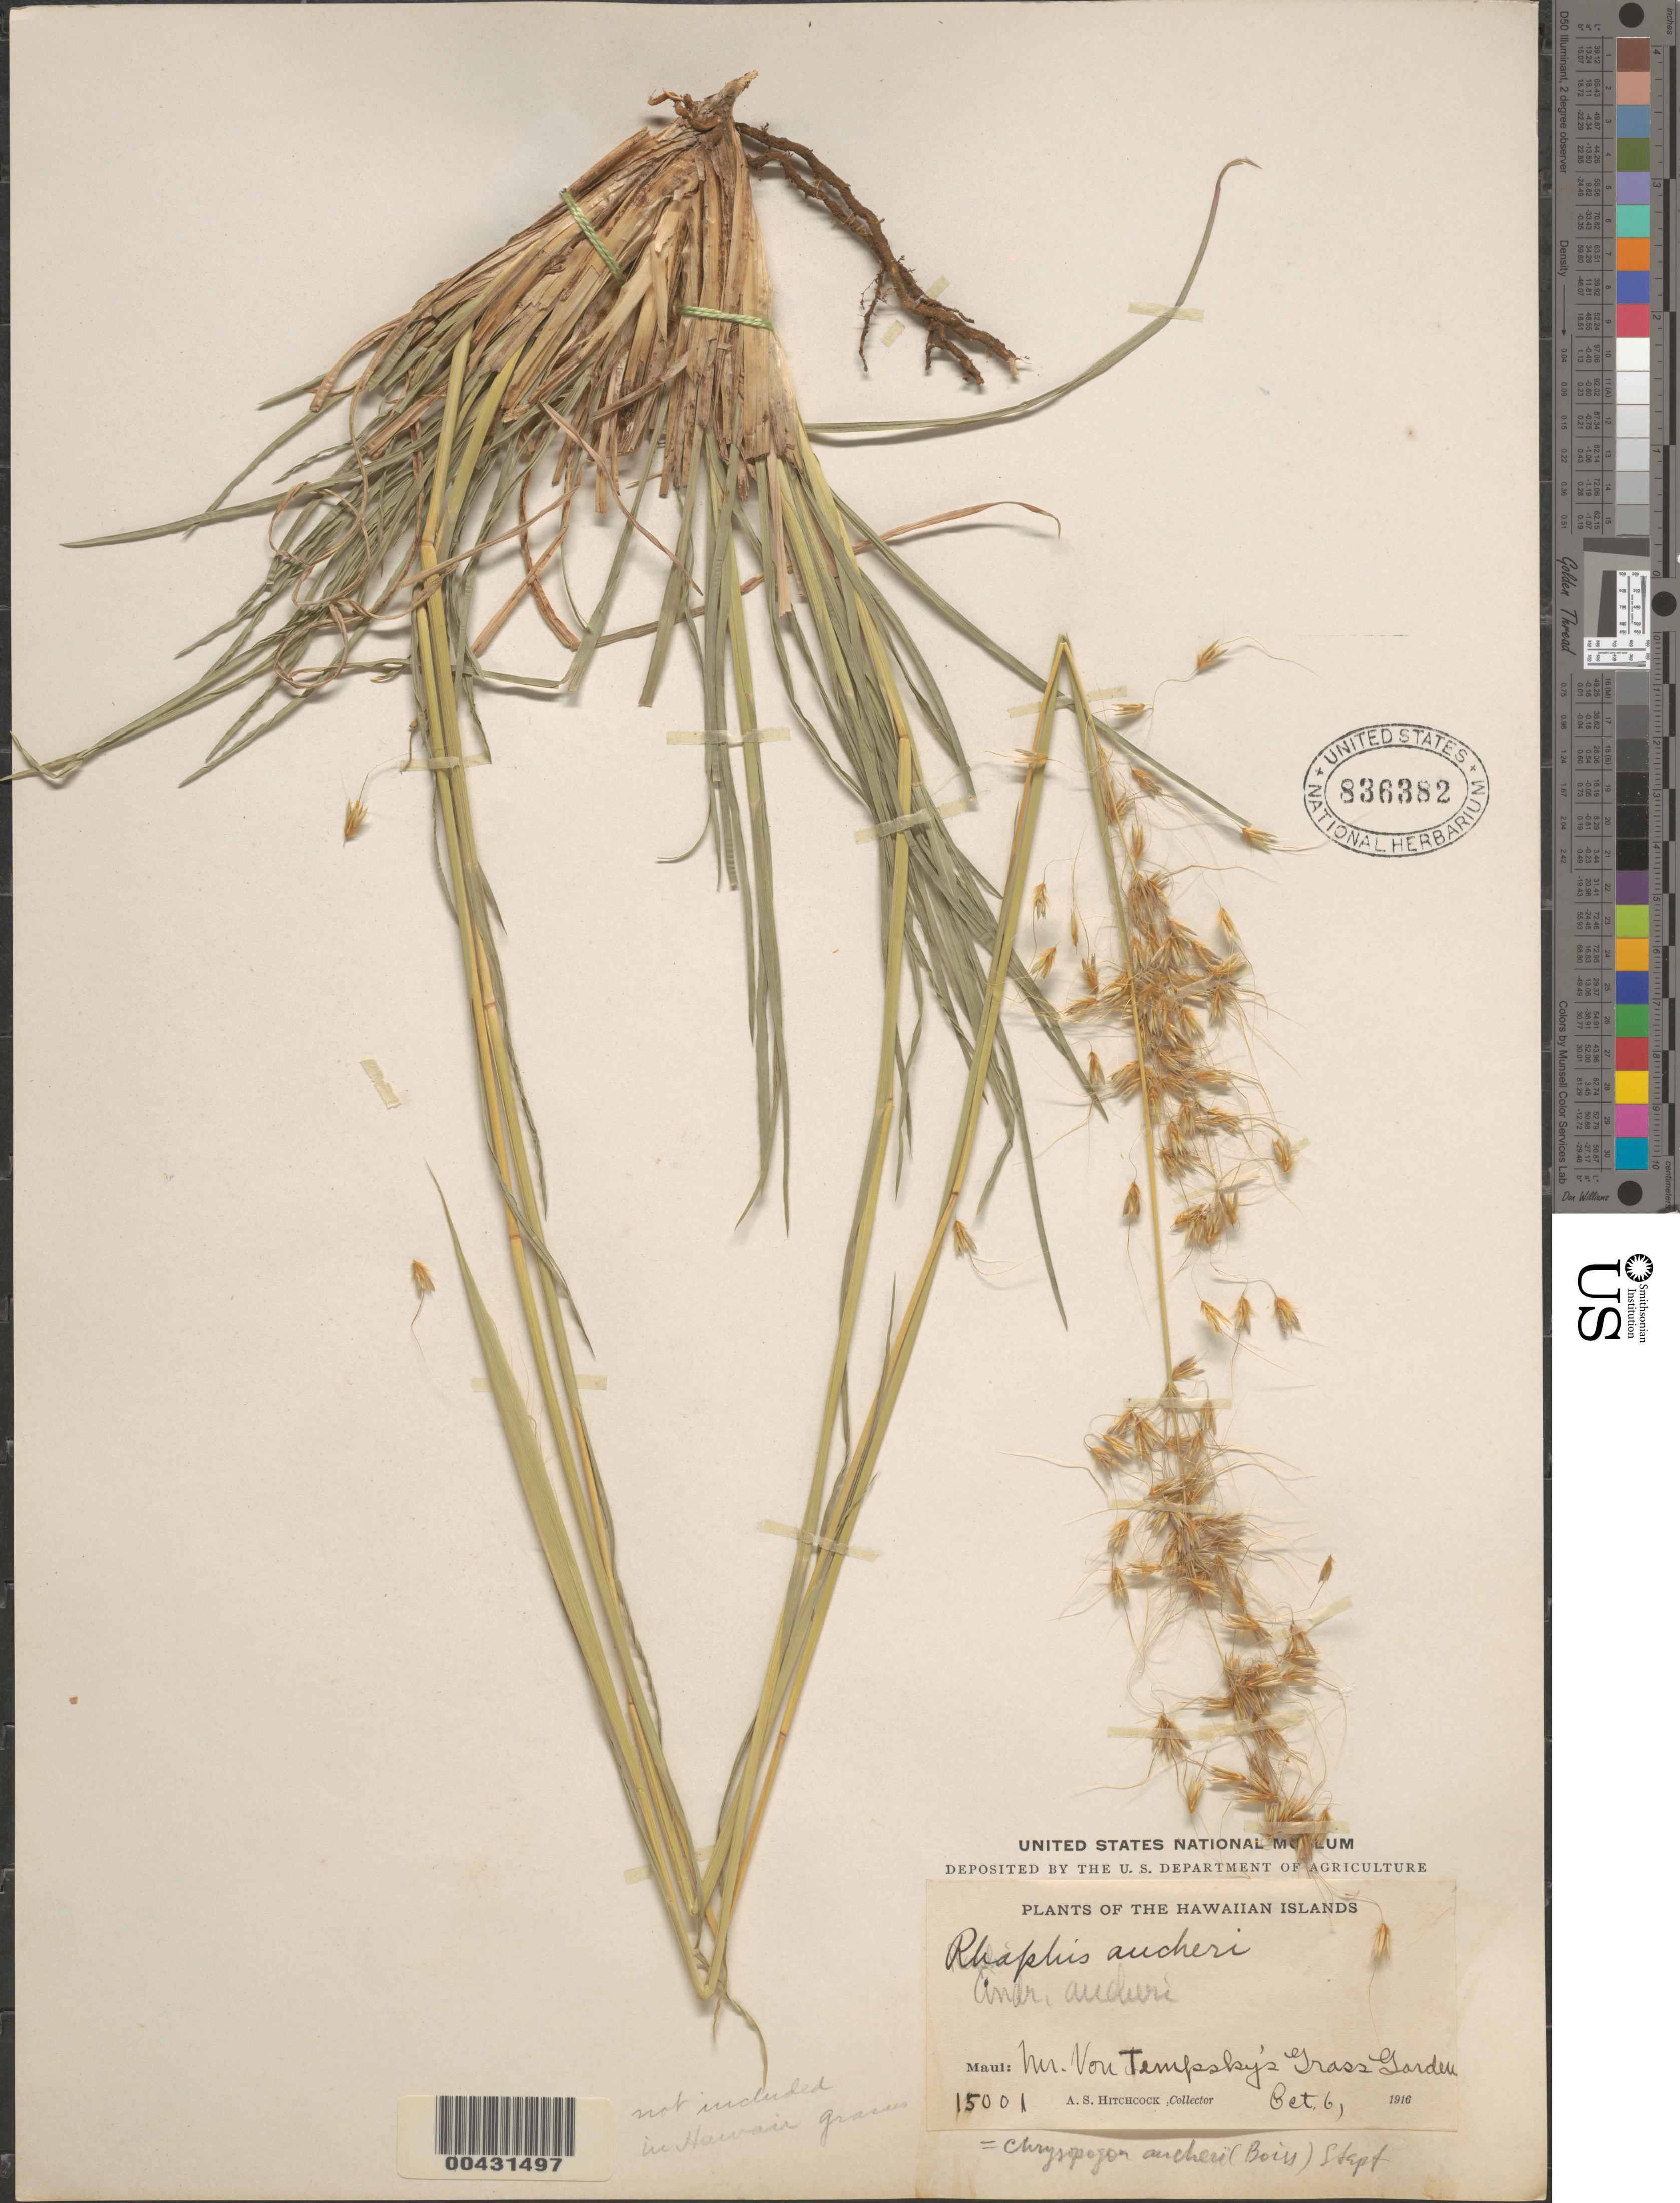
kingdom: Plantae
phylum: Tracheophyta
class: Liliopsida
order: Poales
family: Poaceae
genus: Chrysopogon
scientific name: Chrysopogon aucheri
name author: (Boiss.) Stapf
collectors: A. S. Hitchcock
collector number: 15001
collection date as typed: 6 Oct 1916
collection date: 1916-10-06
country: United States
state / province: Hawaii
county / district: Maui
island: Maui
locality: Mr. Von Tempsky's Grass Garden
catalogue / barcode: US 836382